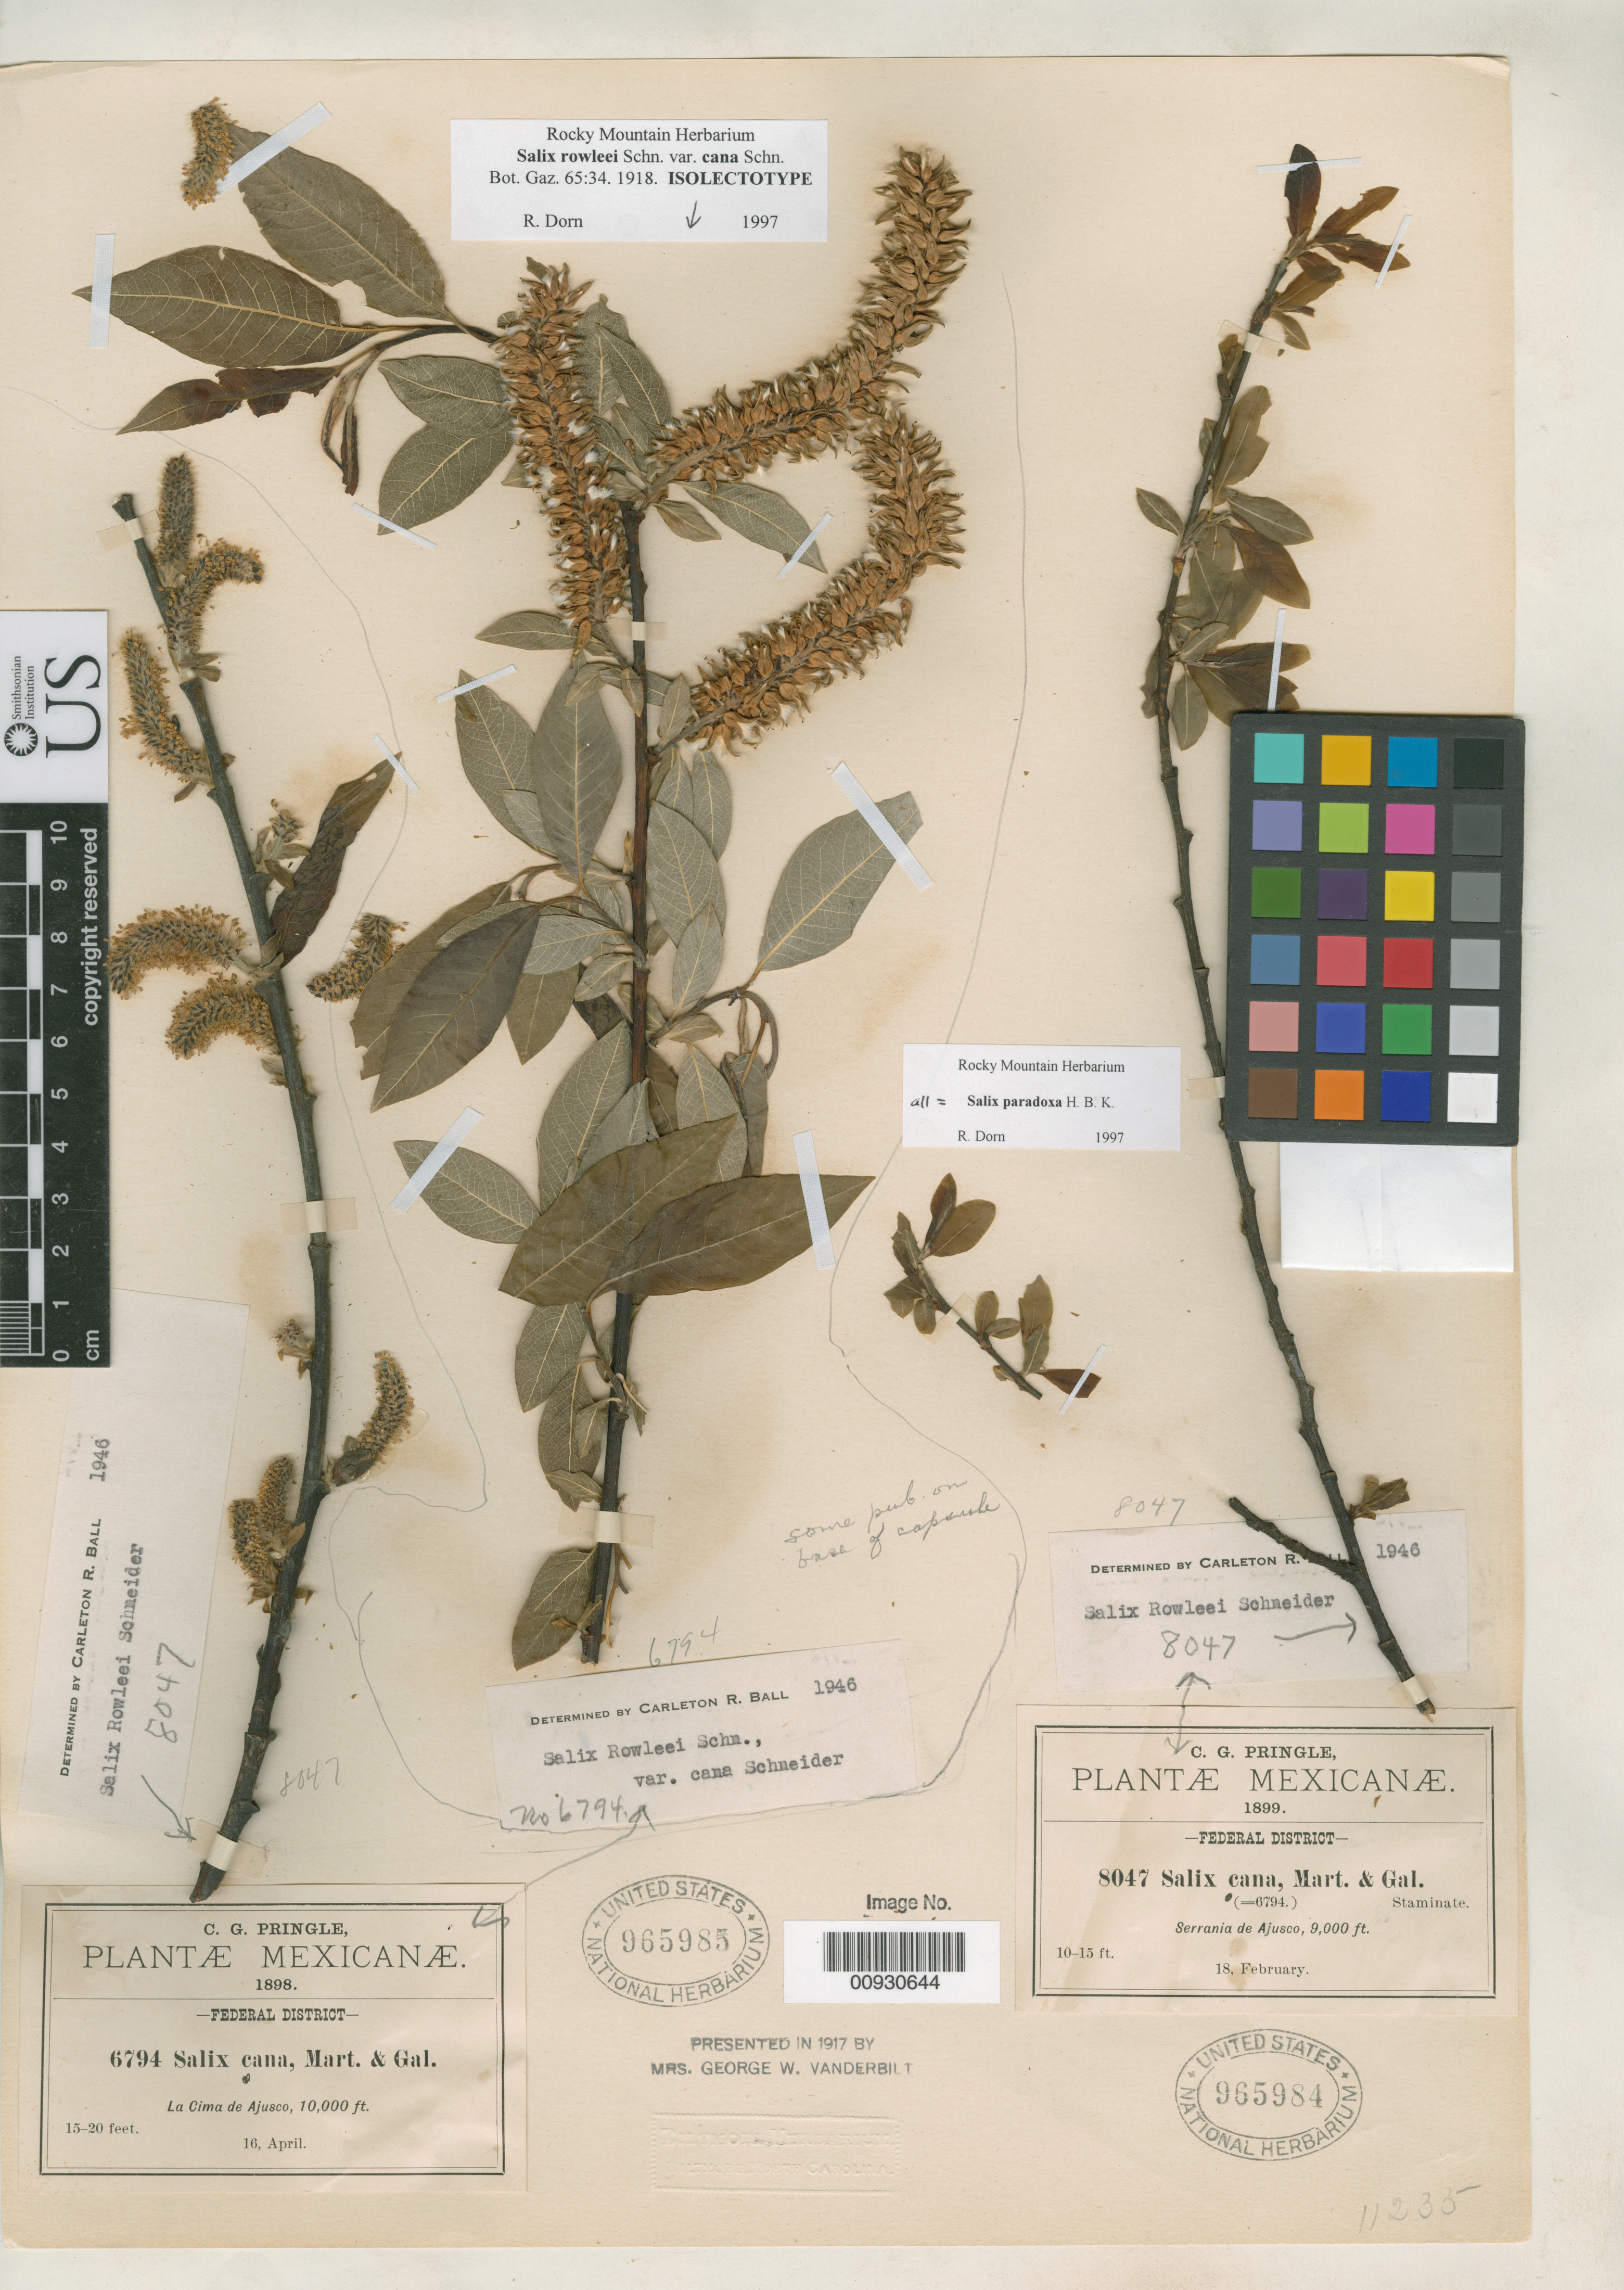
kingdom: Plantae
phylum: Tracheophyta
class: Magnoliopsida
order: Malpighiales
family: Salicaceae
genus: Salix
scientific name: Salix rowleei var. cana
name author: C.K. Schneid.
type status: Type Collection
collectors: C. G. Pringle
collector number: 6794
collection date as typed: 16 Apr 1898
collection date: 1898-04-16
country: Mexico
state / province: Distrito Federal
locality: La Cima de Ajusco.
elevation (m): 3048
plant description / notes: Annotated as "isolectotype" by R. Dorn (1997); lectotypification not found, ined.?; Mounted on sheet with another collection, Pringle 8047 (US sheet number 965984), which is apparently not type material.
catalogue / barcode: US 965985